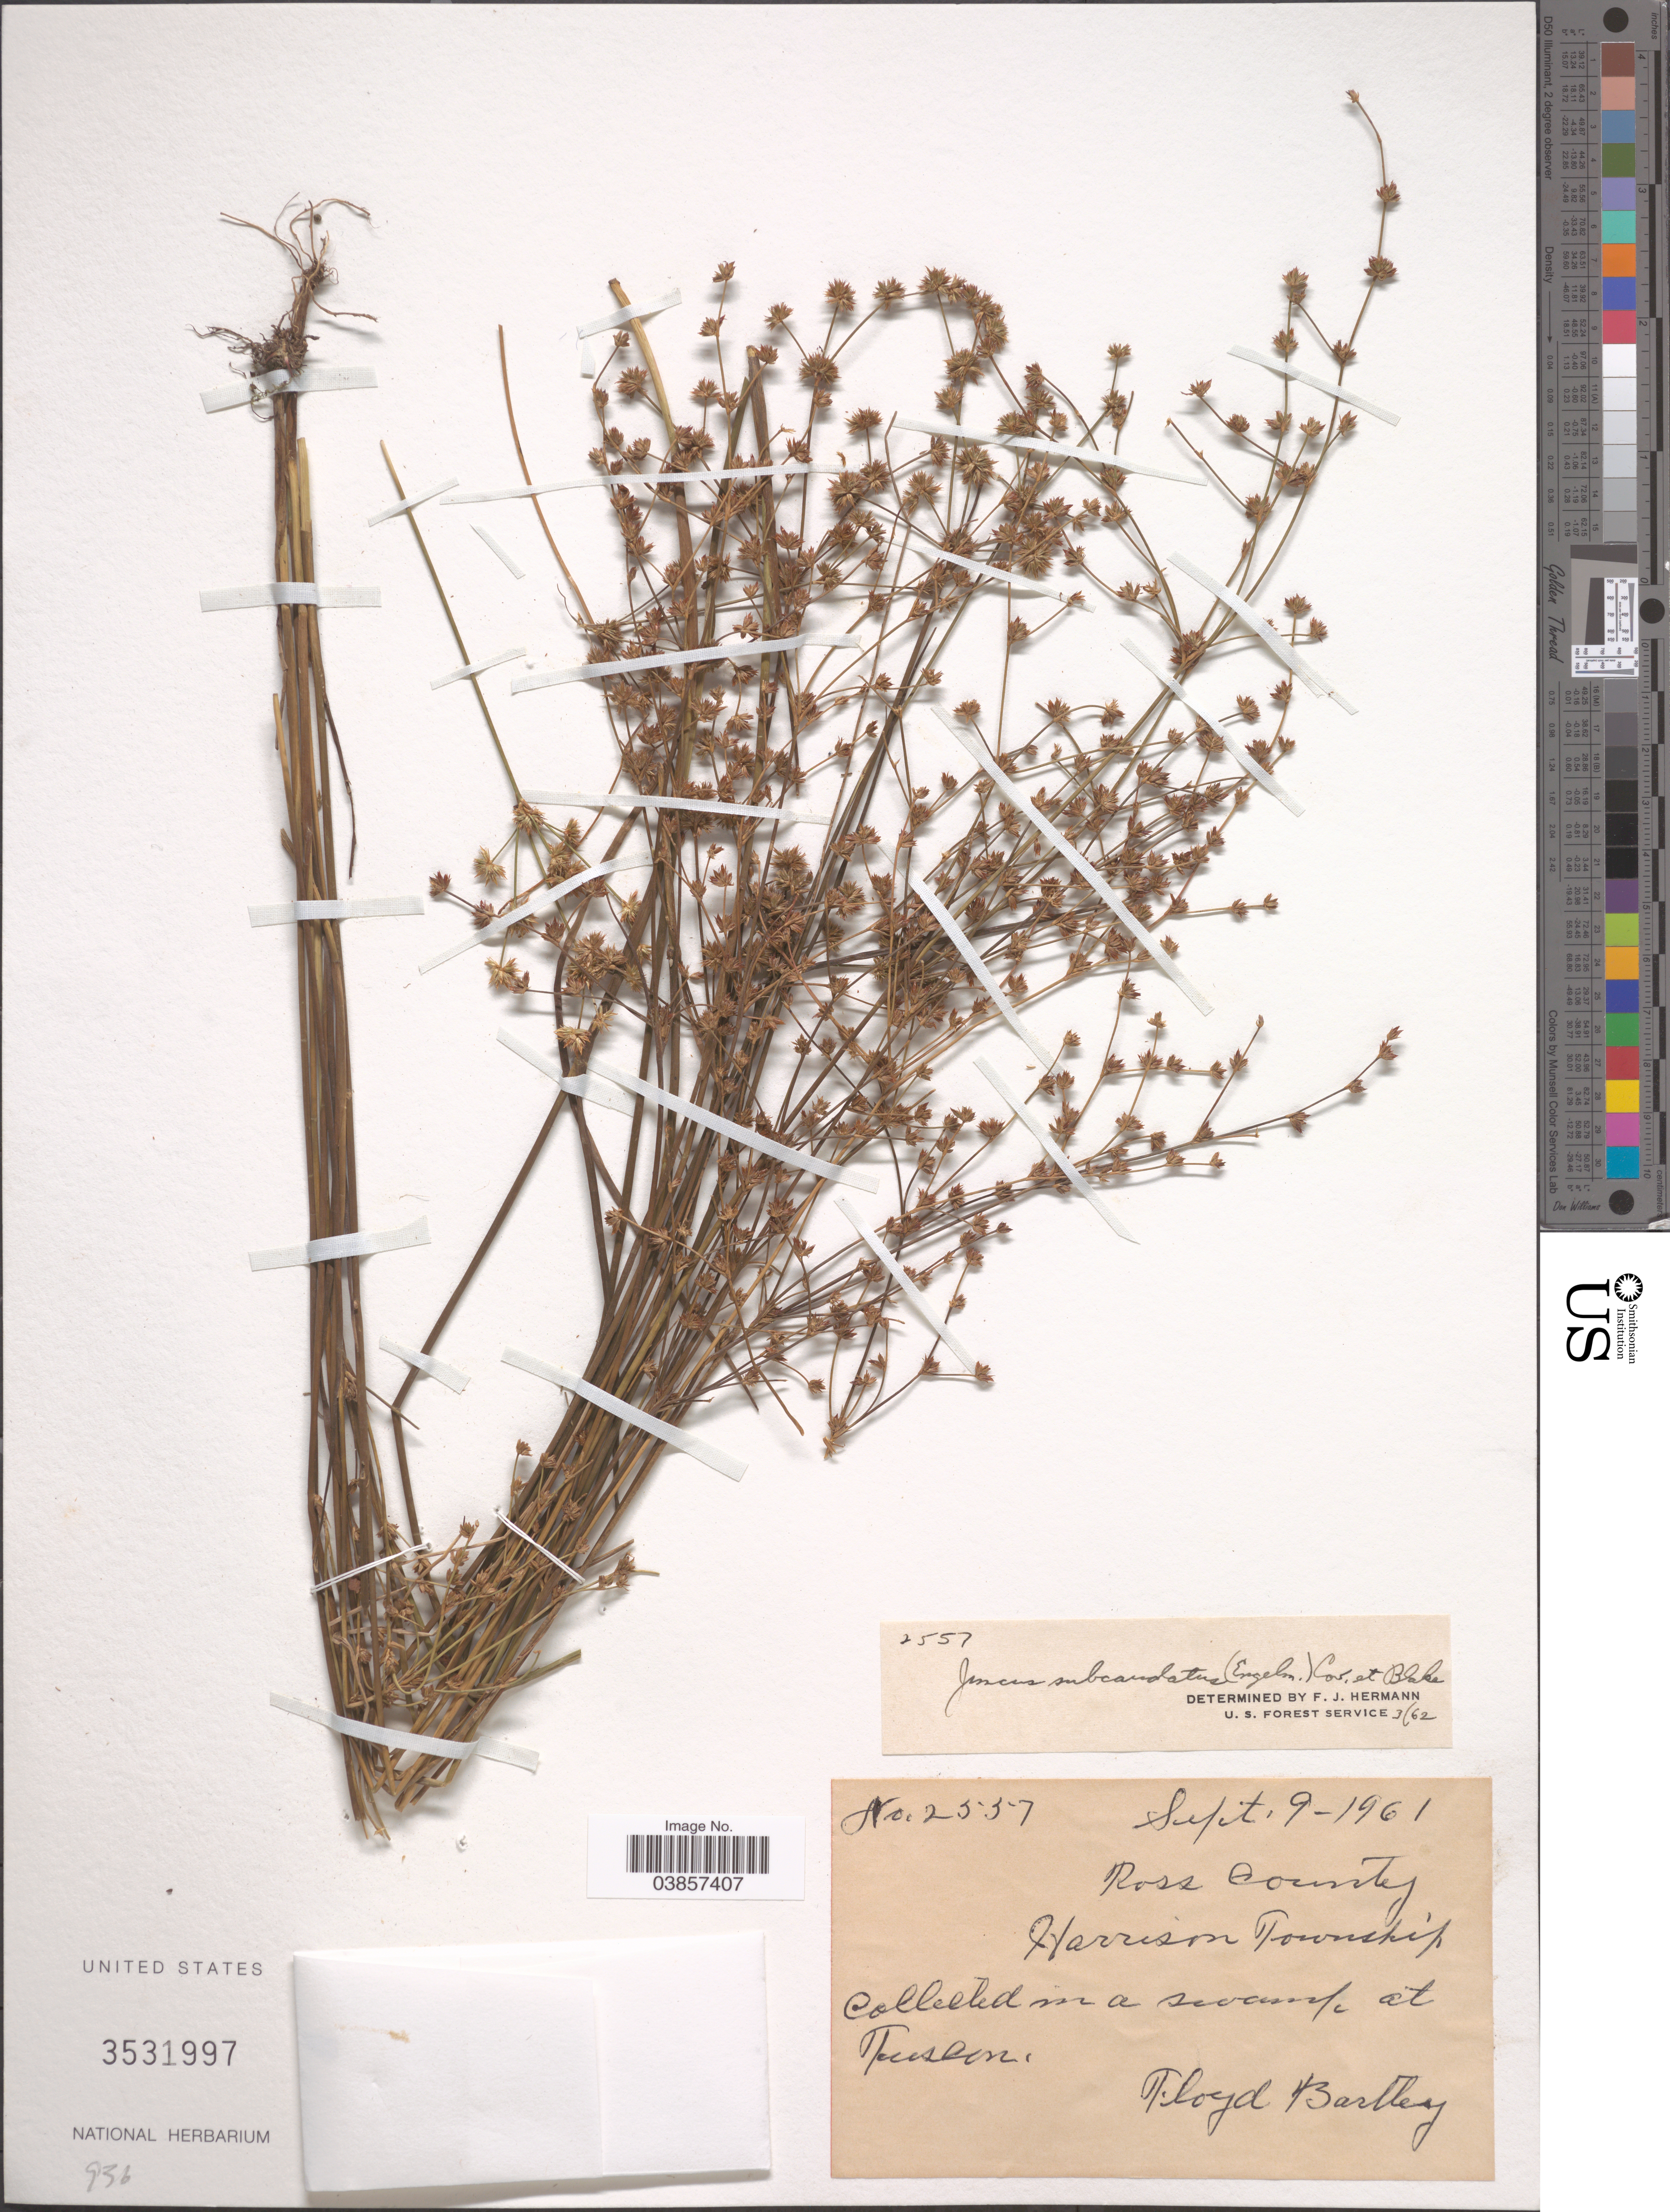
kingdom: Plantae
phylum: Tracheophyta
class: Liliopsida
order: Poales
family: Juncaceae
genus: Juncus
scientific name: Juncus subcaudatus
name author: (Engelm. ex A. Gray) Coville & S.F. Blake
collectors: F. Bartley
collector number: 2557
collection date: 1961-09-09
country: United States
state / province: Ohio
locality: Ross County, Harrison Township, in a swamp at Tucson.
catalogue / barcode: US 3531997